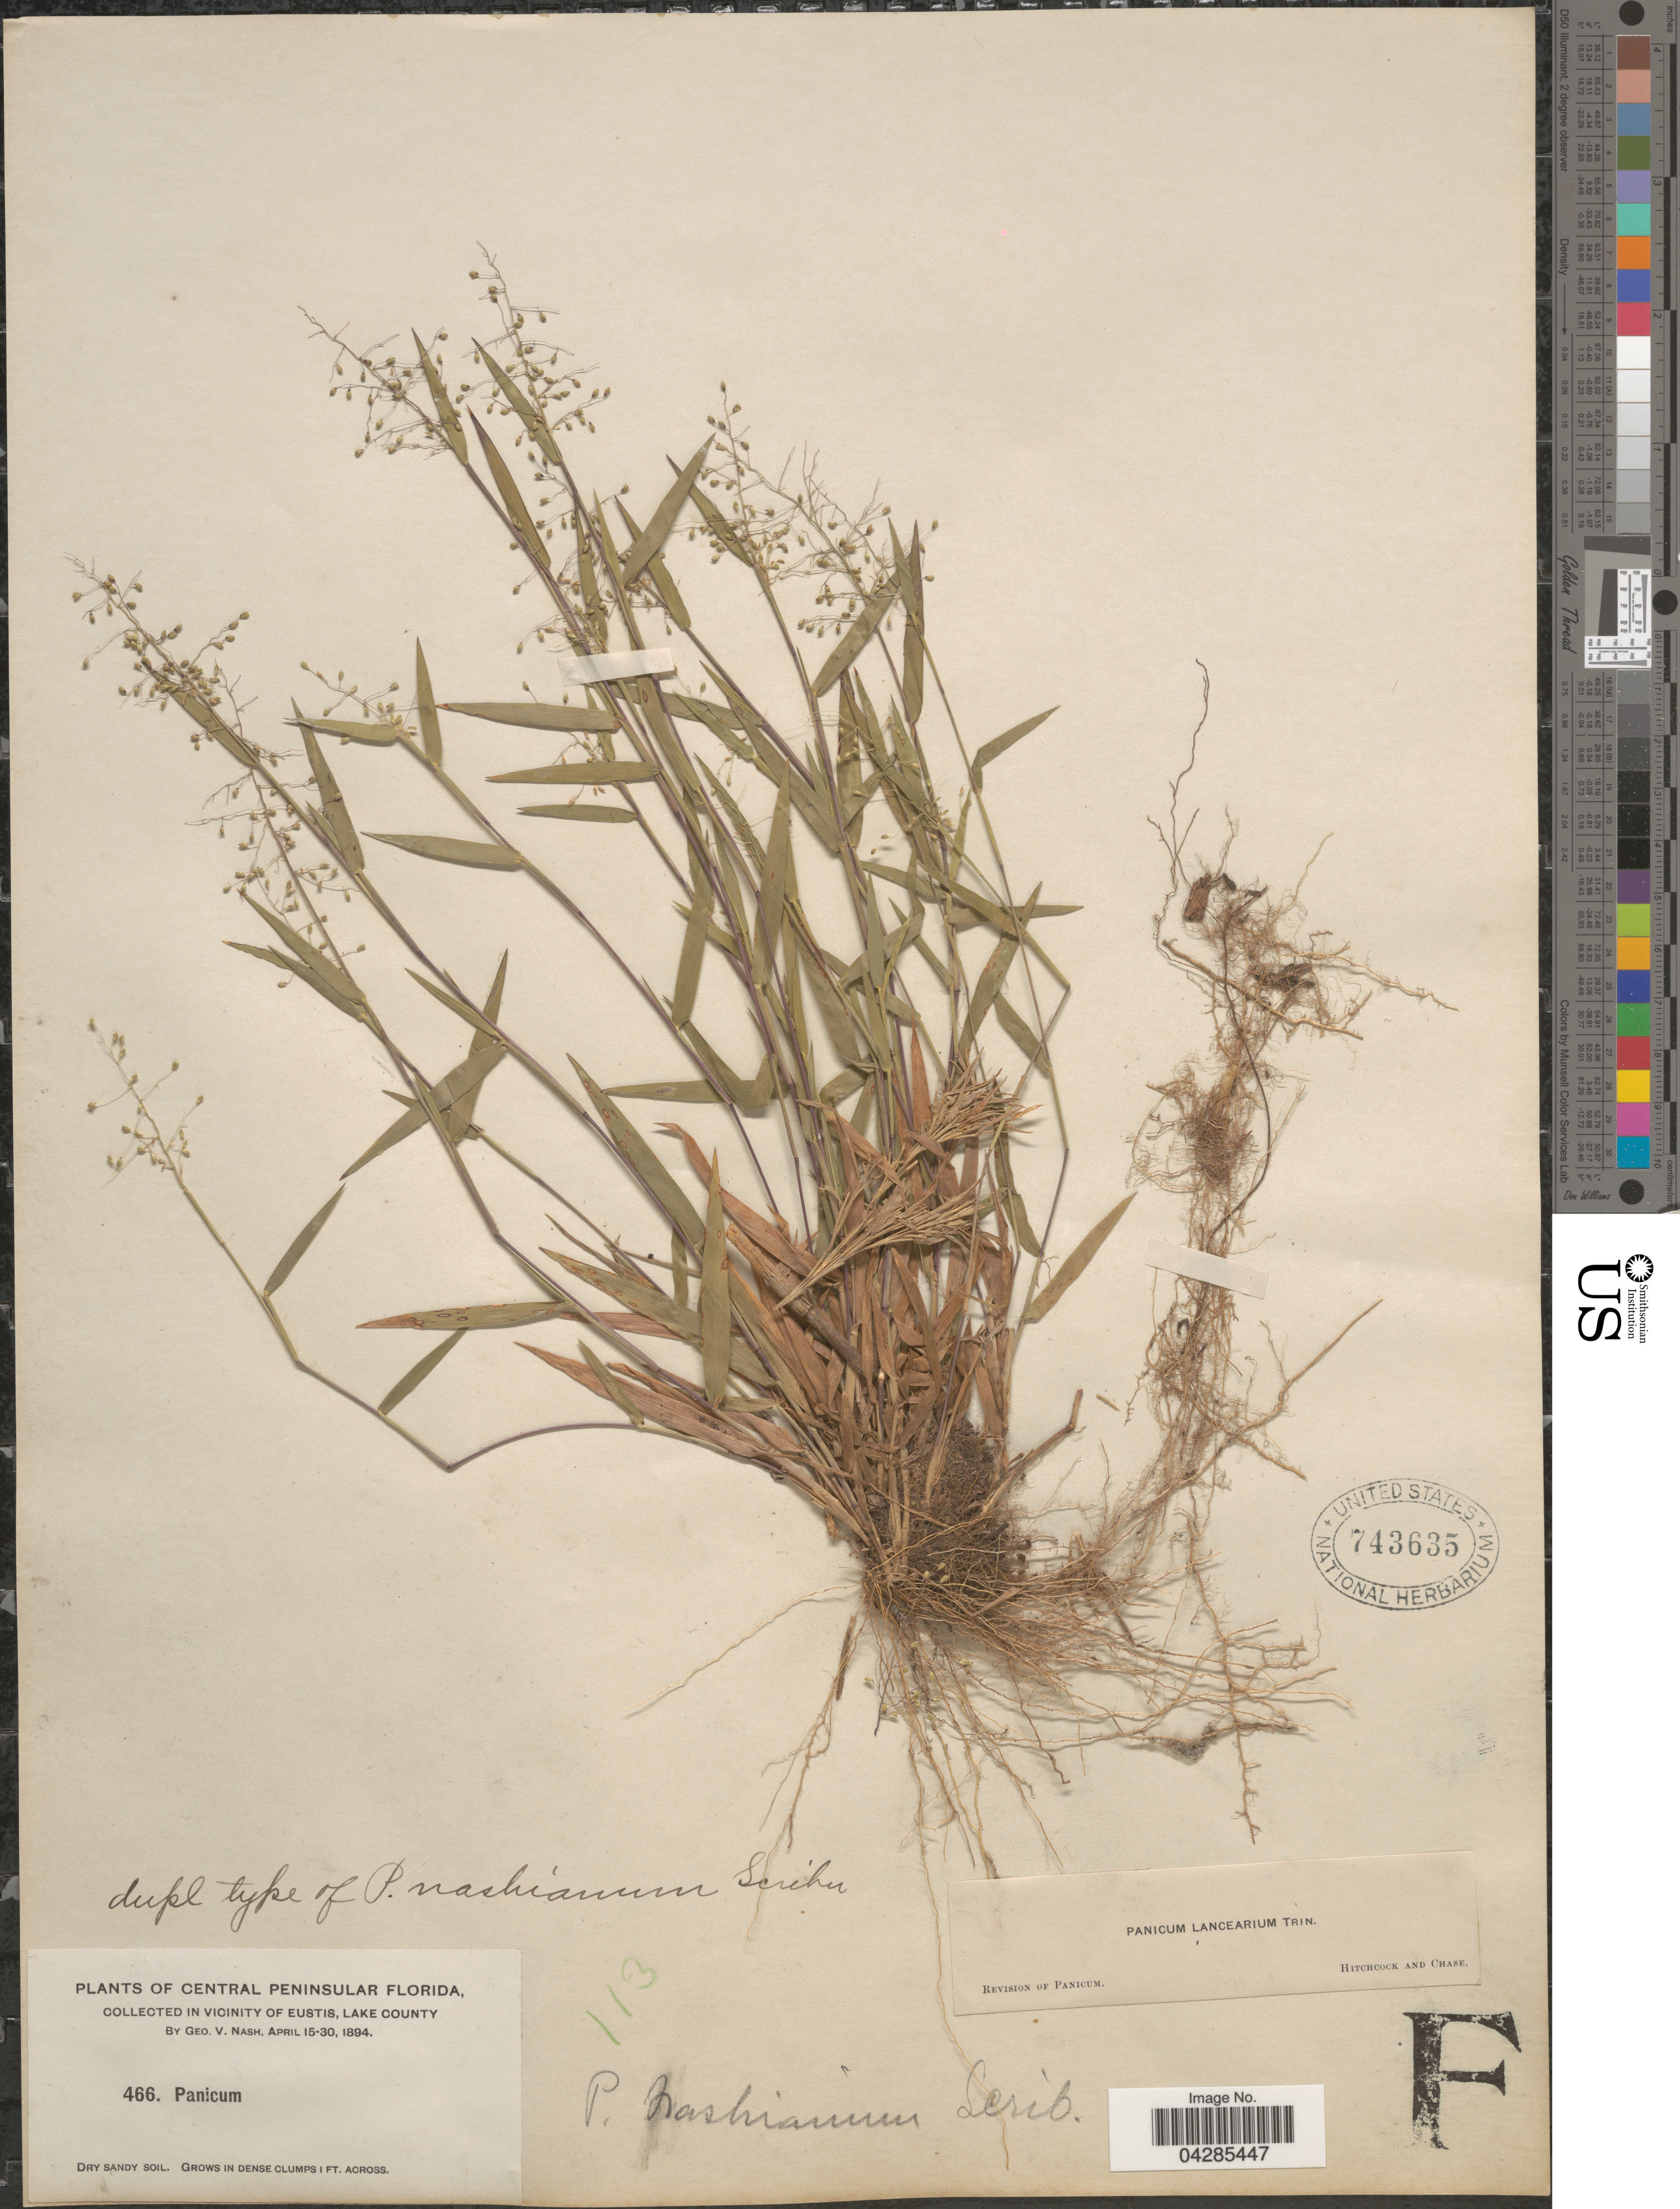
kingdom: Plantae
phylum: Tracheophyta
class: Liliopsida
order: Poales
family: Poaceae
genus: Dichanthelium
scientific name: Dichanthelium portoricense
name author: (Desv. ex Ham.) B.F. Hansen & Wunderlin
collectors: G. V. Nash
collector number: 466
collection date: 1894-04-15/1894-04-30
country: United States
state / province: Florida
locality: Central Peninsular Florida. In Vicinity of Eustis, Lake County.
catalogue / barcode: US 743635